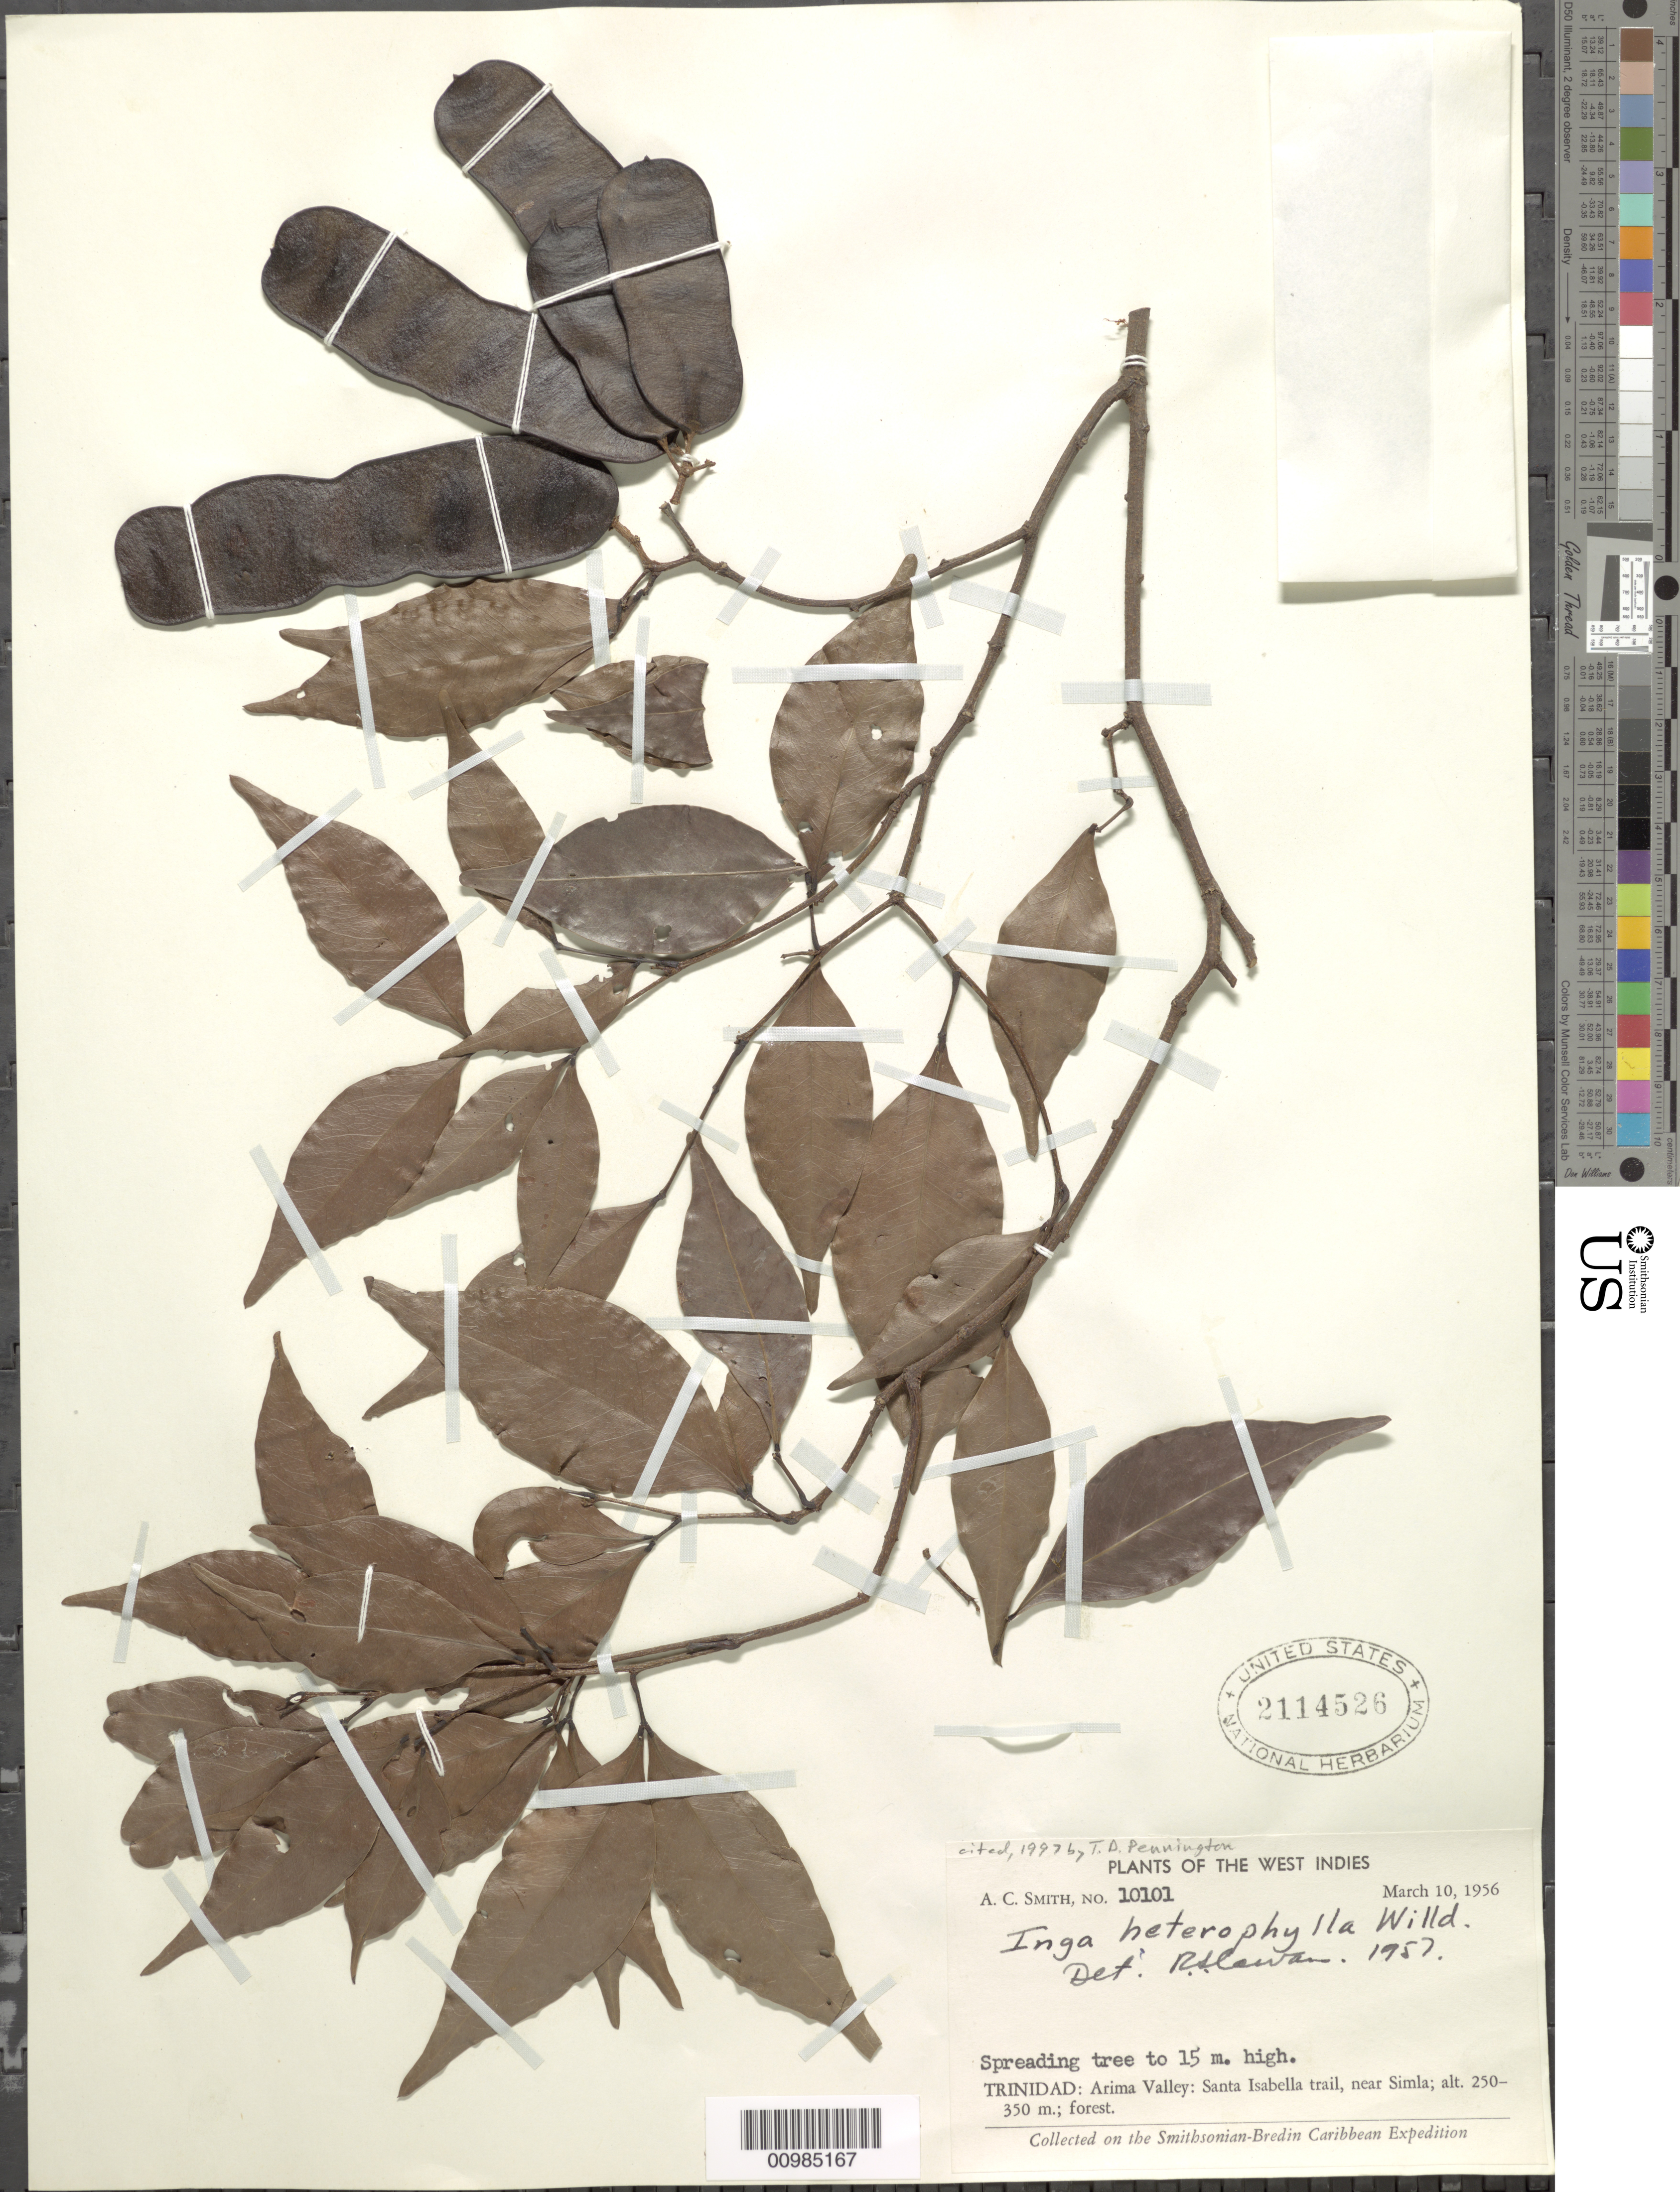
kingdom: Plantae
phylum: Tracheophyta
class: Magnoliopsida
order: Fabales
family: Fabaceae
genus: Inga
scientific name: Inga heterophylla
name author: Willd.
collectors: A. C. Smith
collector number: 10101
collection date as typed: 10 Mar 1956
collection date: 1956-03-10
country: Trinidad and Tobago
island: Trinidad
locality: Arima Valley, Santa Isabella Trail, near Simla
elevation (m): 250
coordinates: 0 N, 0 E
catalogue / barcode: US 2114526